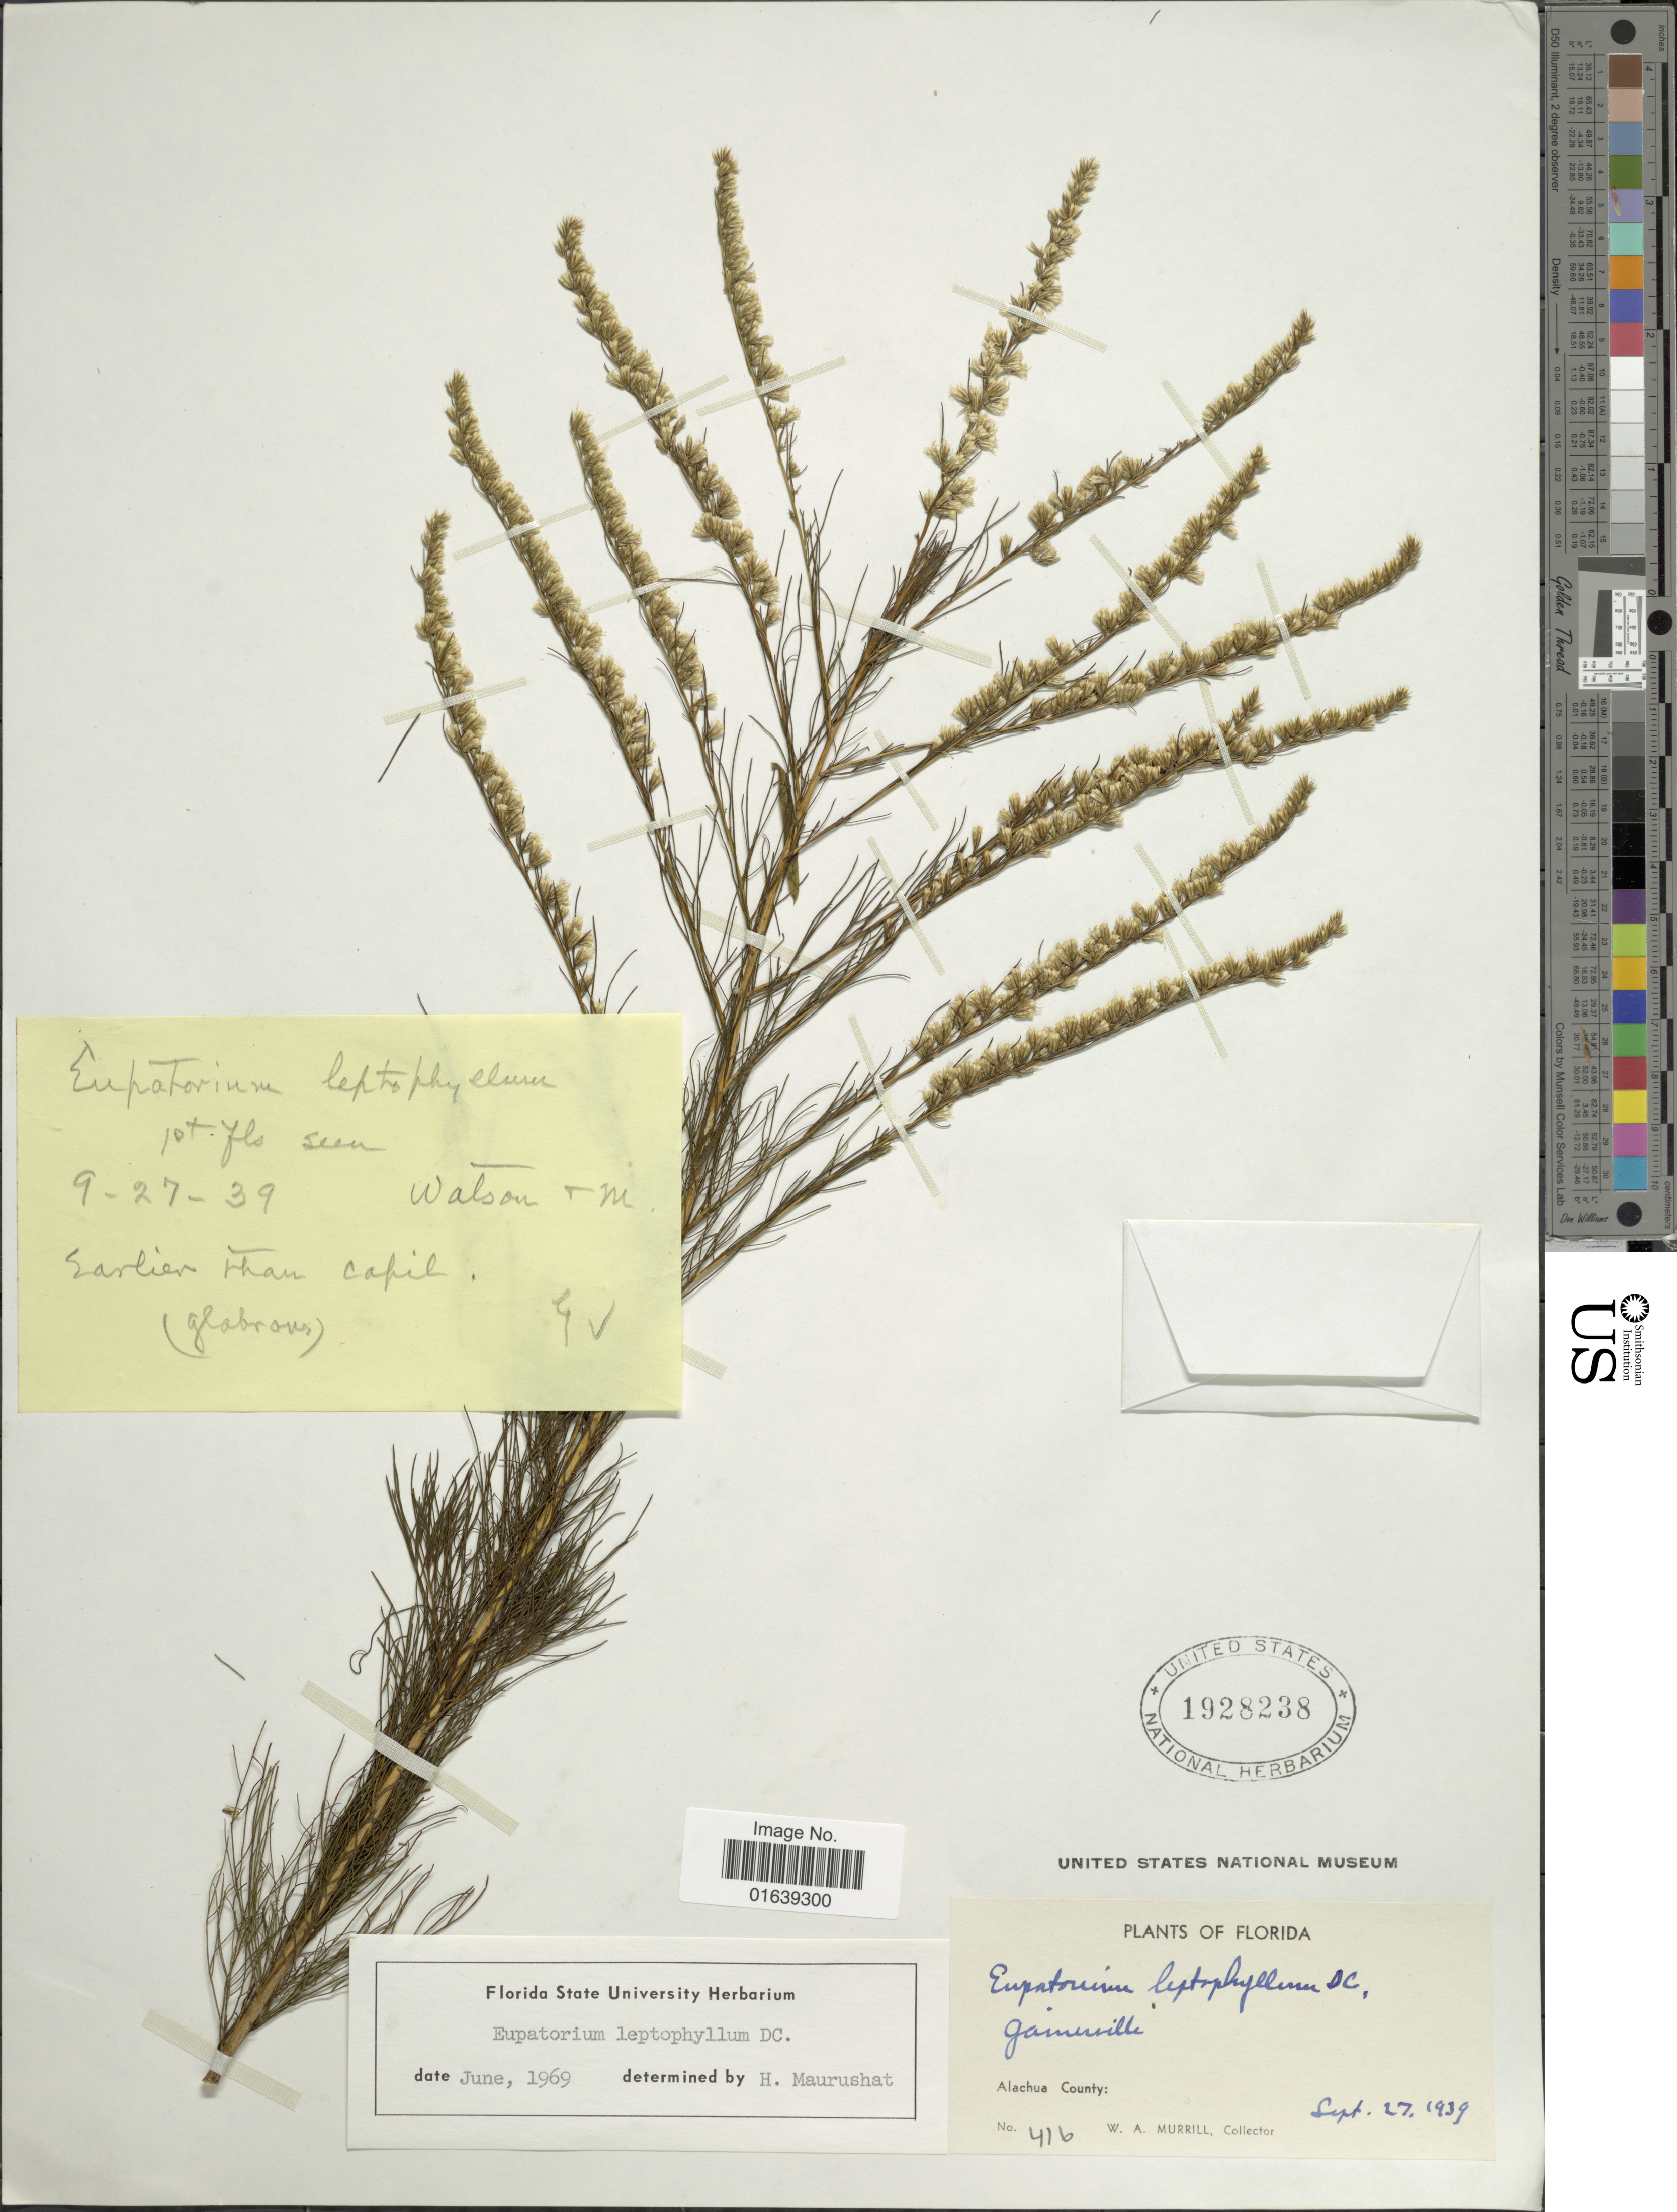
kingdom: Plantae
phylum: Tracheophyta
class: Magnoliopsida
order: Asterales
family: Asteraceae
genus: Eupatorium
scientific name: Eupatorium leptophyllum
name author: DC.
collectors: W. A. Murrill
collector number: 416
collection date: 1939-09-27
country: United States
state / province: Florida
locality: Florida. Alachua County. Gainesville.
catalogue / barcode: US 1928238